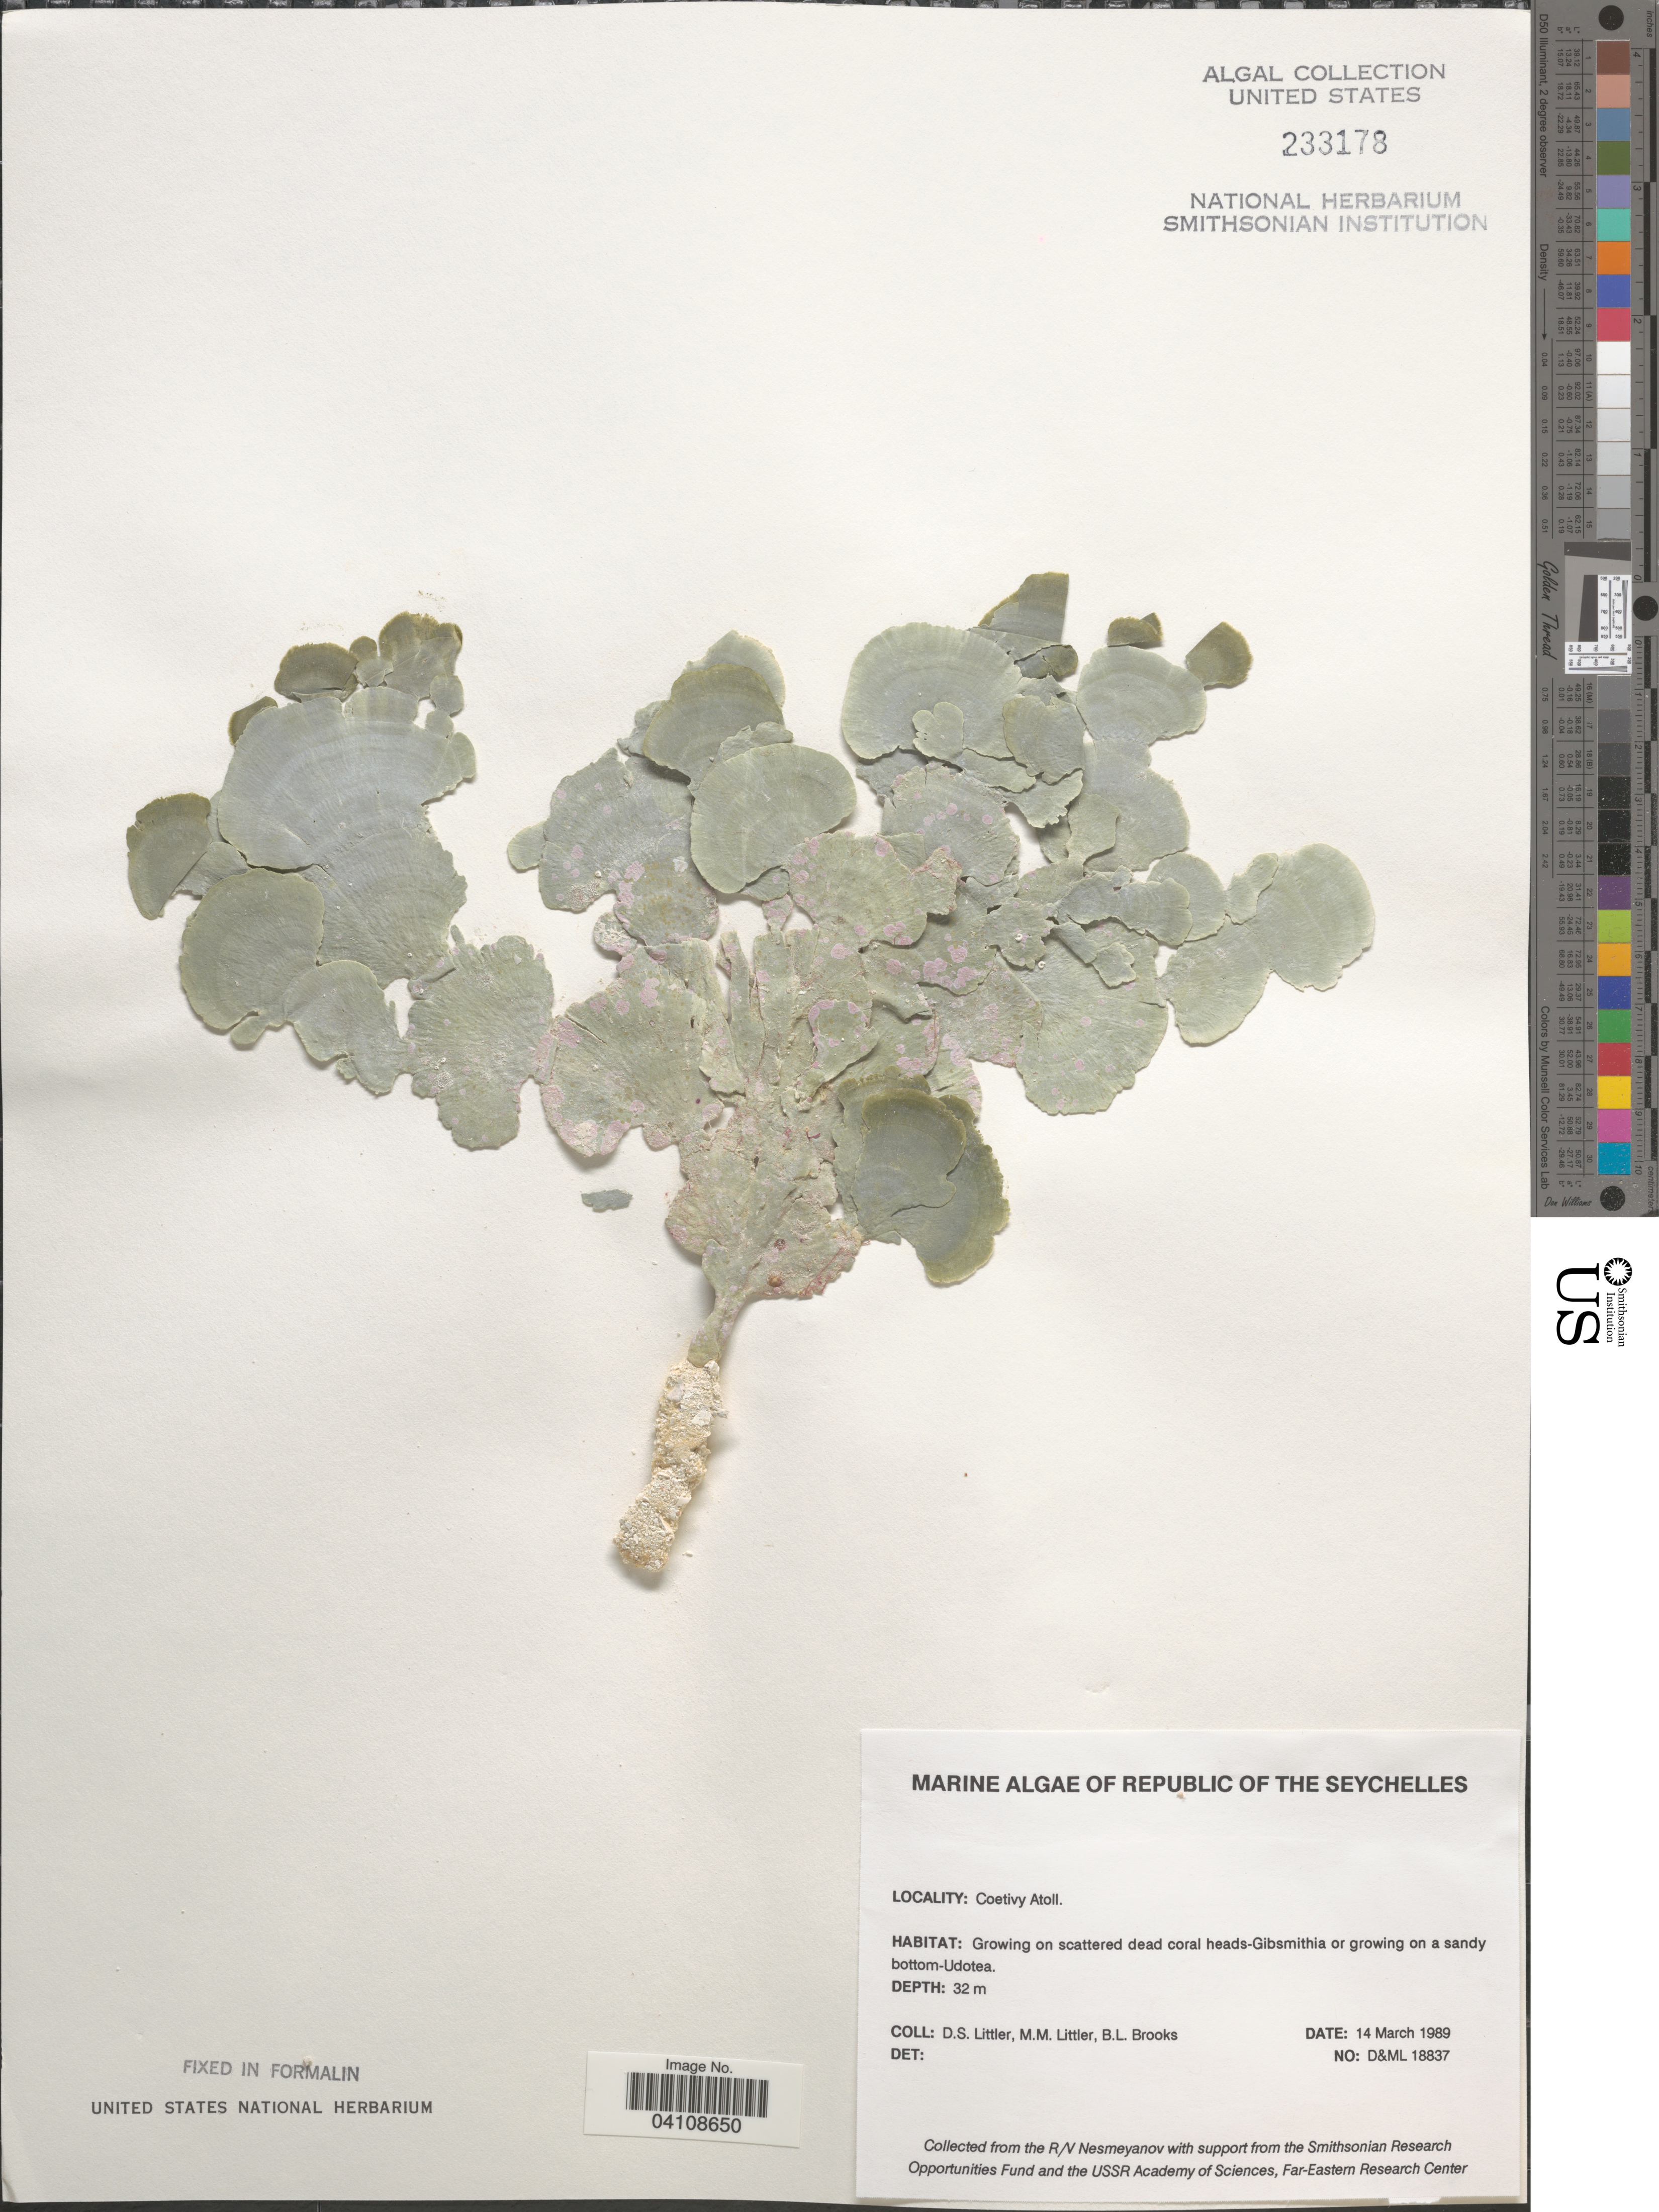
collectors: D. S. Littler & B. Brooks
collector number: D&ML18837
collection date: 1989-03-14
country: Seychelles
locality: Republic of The Seychelles. Coetivy Atoll.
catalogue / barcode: US 233178